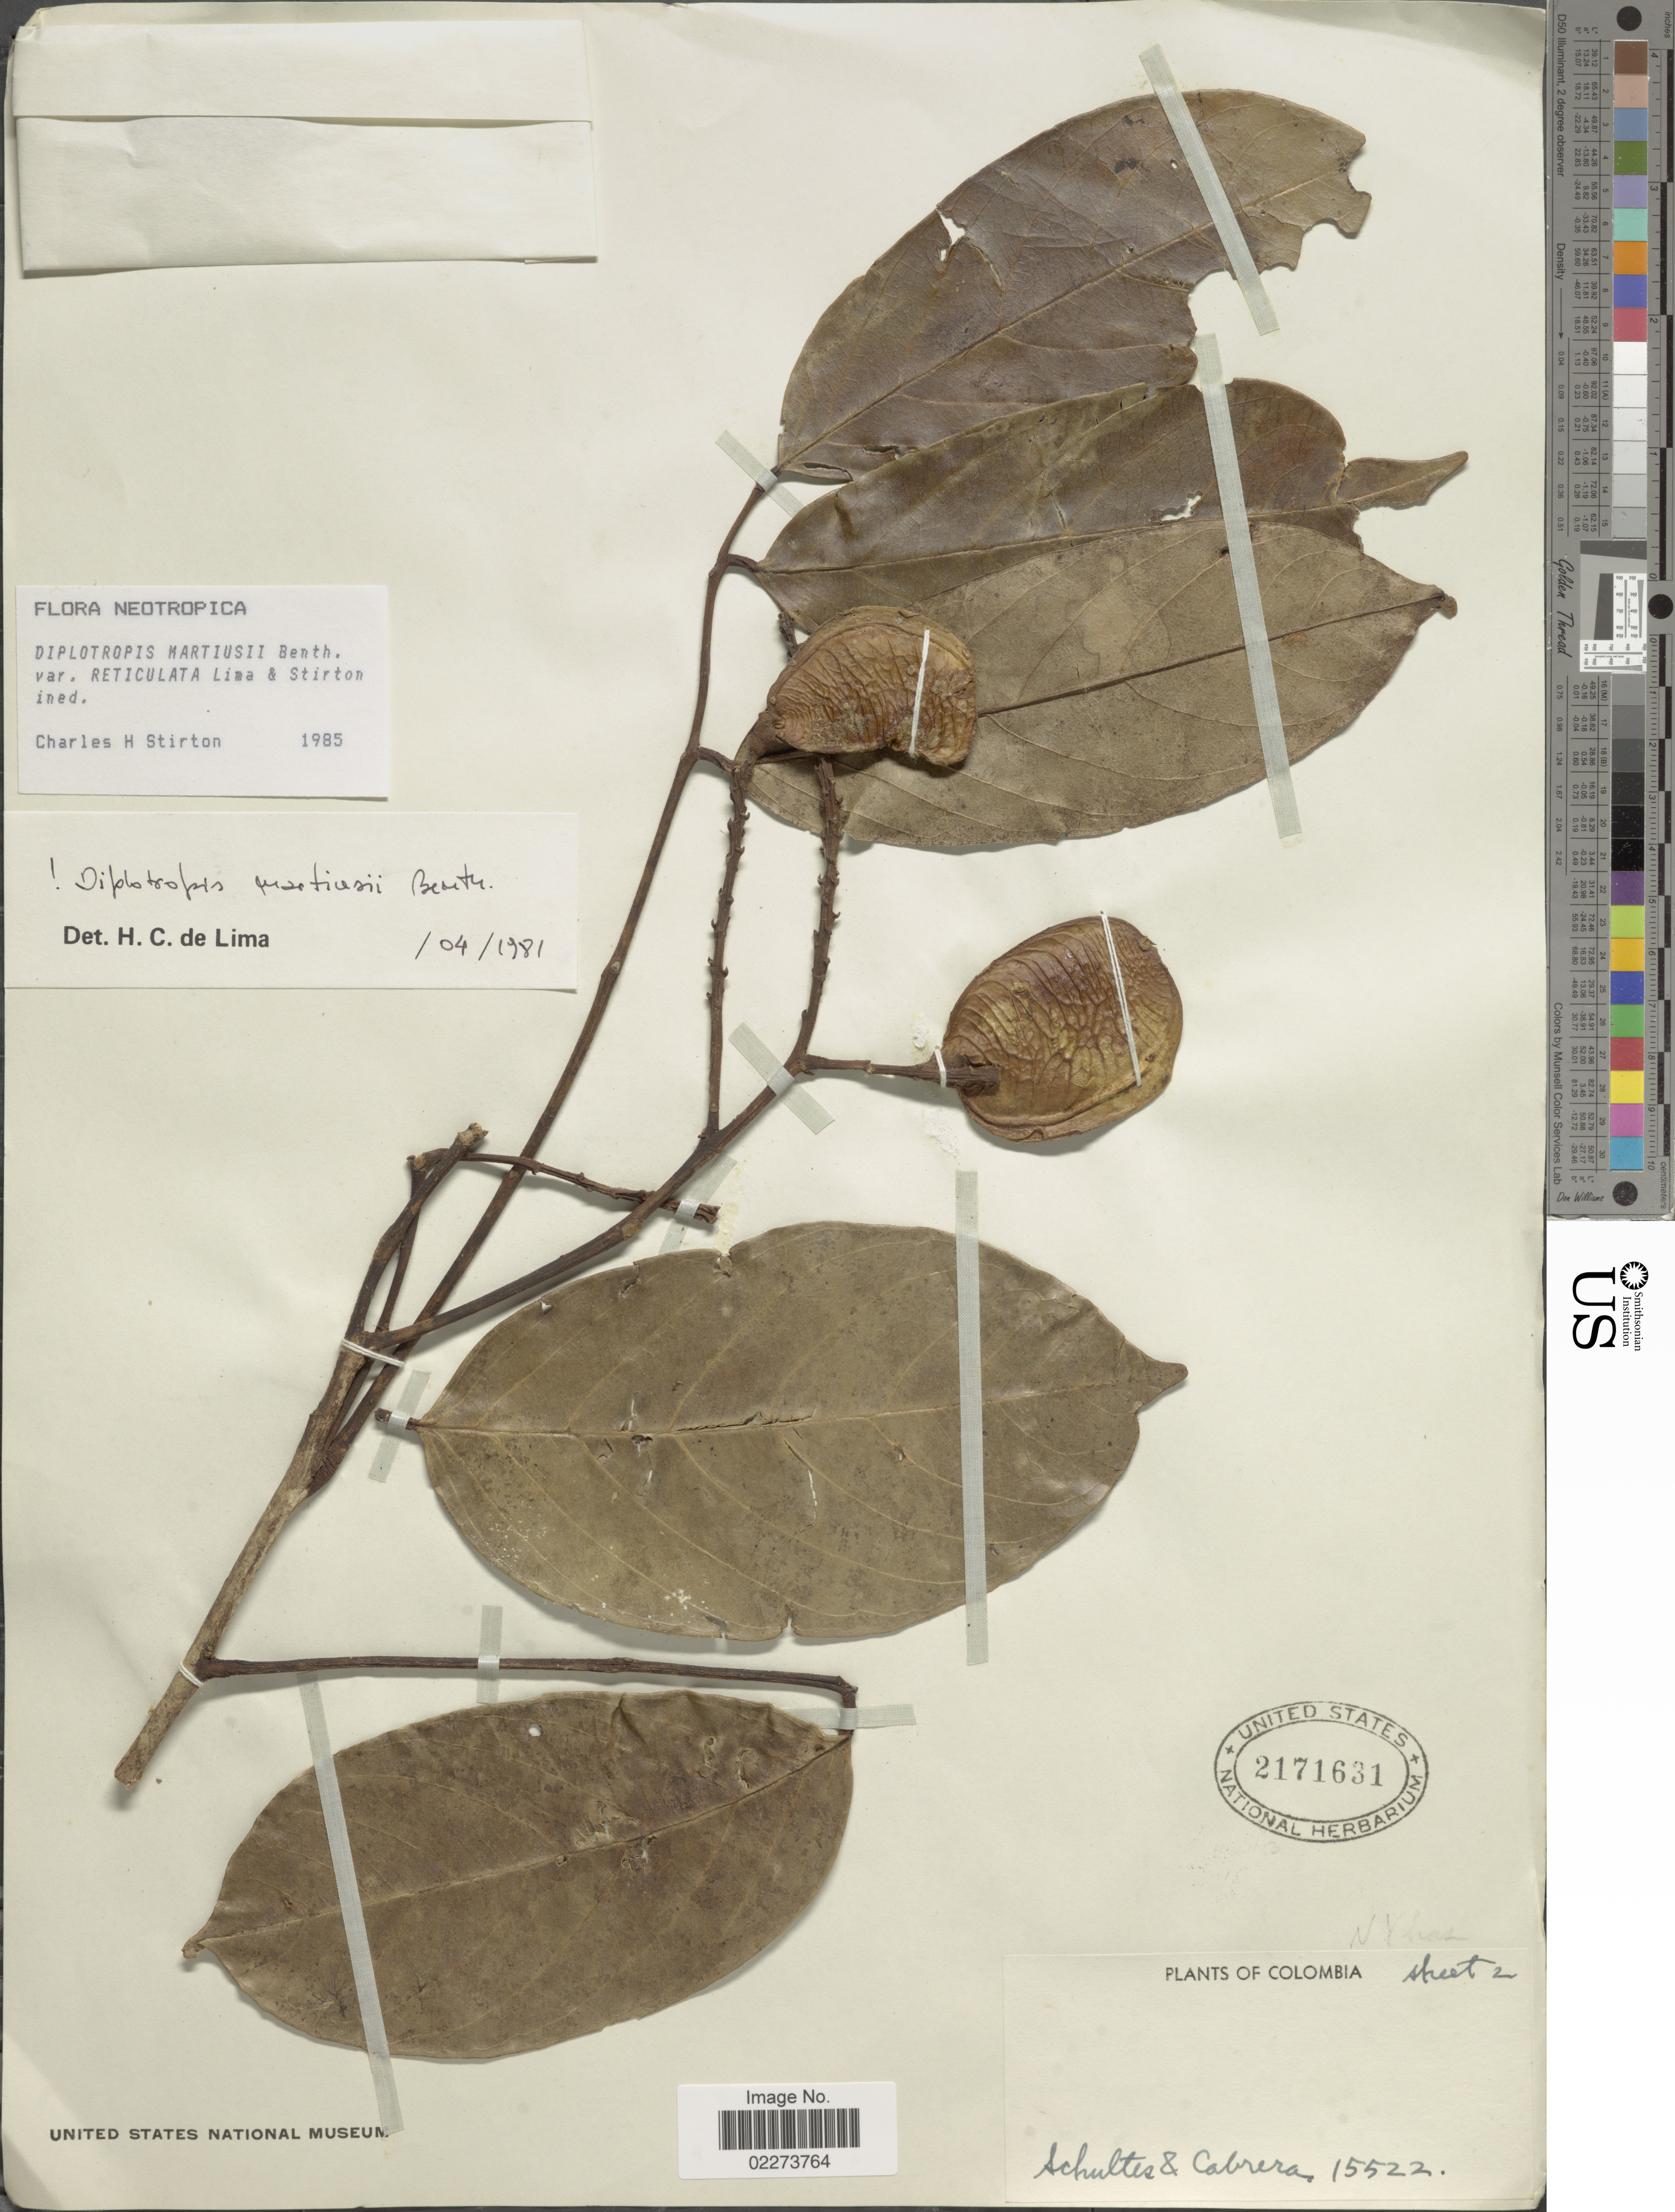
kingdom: Plantae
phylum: Tracheophyta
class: Magnoliopsida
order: Fabales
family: Fabaceae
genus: Diplotropis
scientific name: Diplotropis martiusii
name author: Benth.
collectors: -- Schultes & Cabrera, --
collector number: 15522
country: Colombia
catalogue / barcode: US 2171631